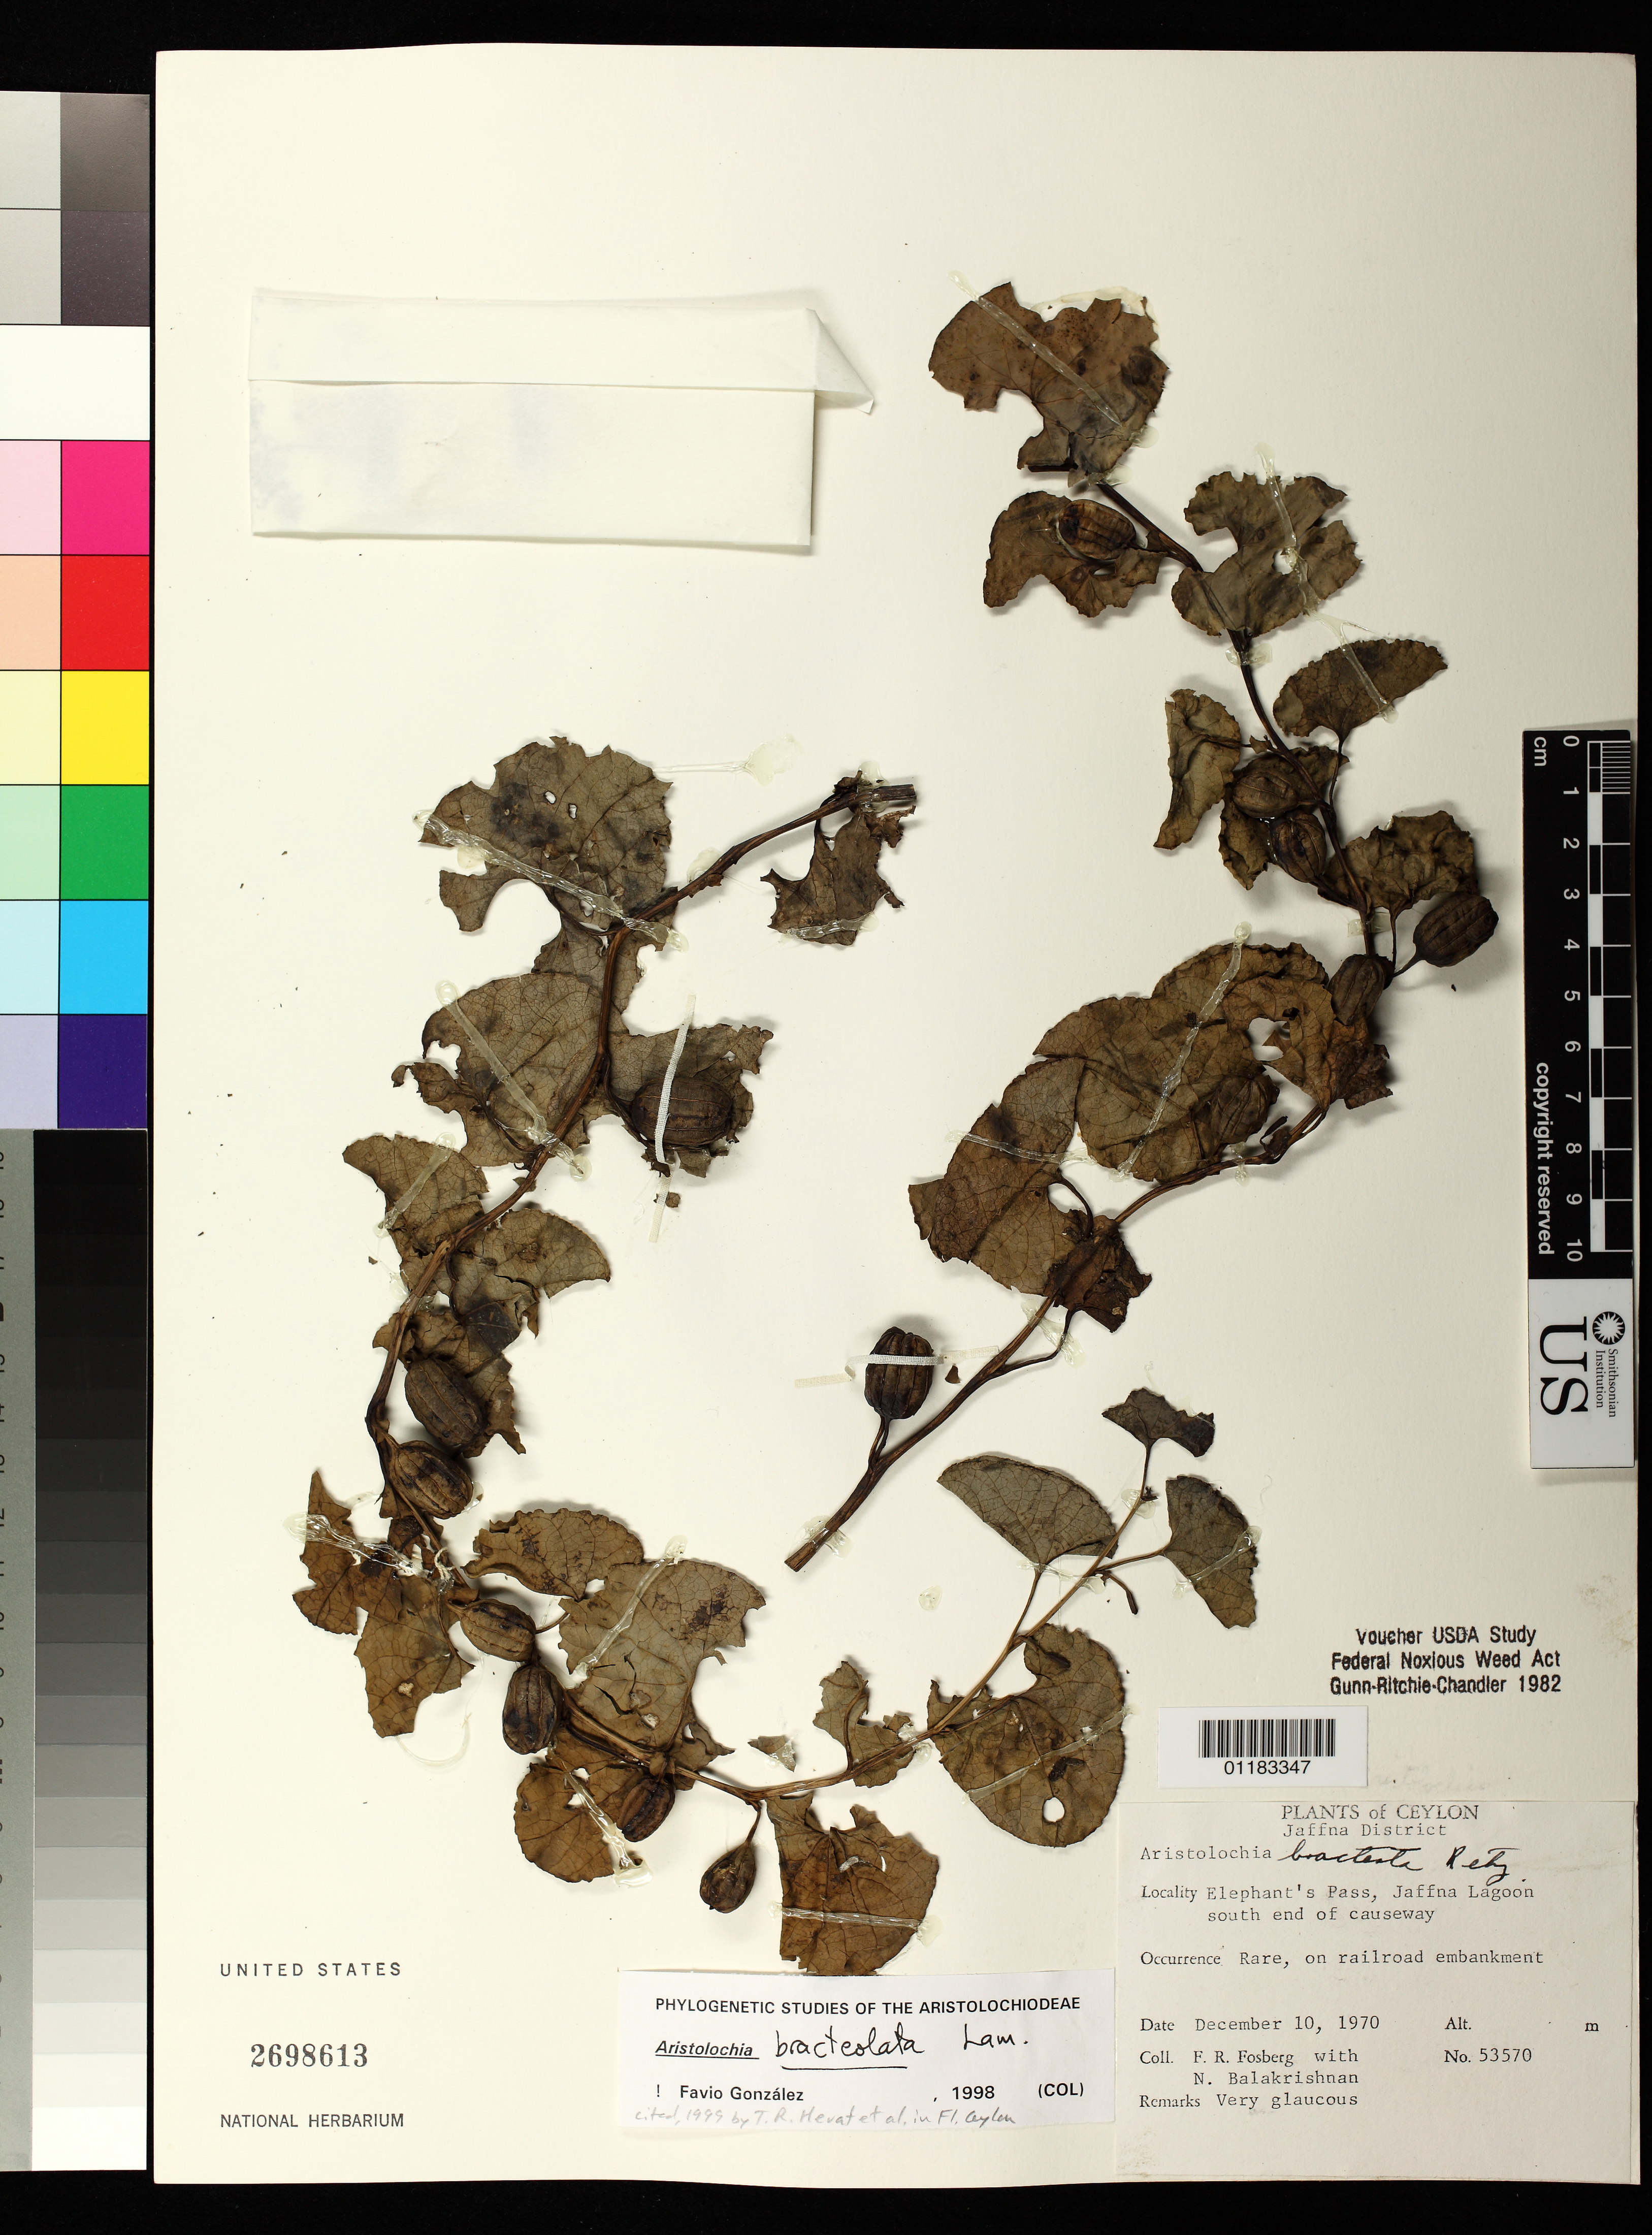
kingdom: Plantae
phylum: Tracheophyta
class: Magnoliopsida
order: Piperales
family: Aristolochiaceae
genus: Aristolochia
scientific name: Aristolochia bracteolata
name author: Lam.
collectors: F. R. Fosberg & N. Balakrishnan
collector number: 53570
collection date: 1970-12-10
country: Sri Lanka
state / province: Northern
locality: Elephant's Pass, Jaffna Lagoon south end of causeway. On railway embankment.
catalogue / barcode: US 2698613